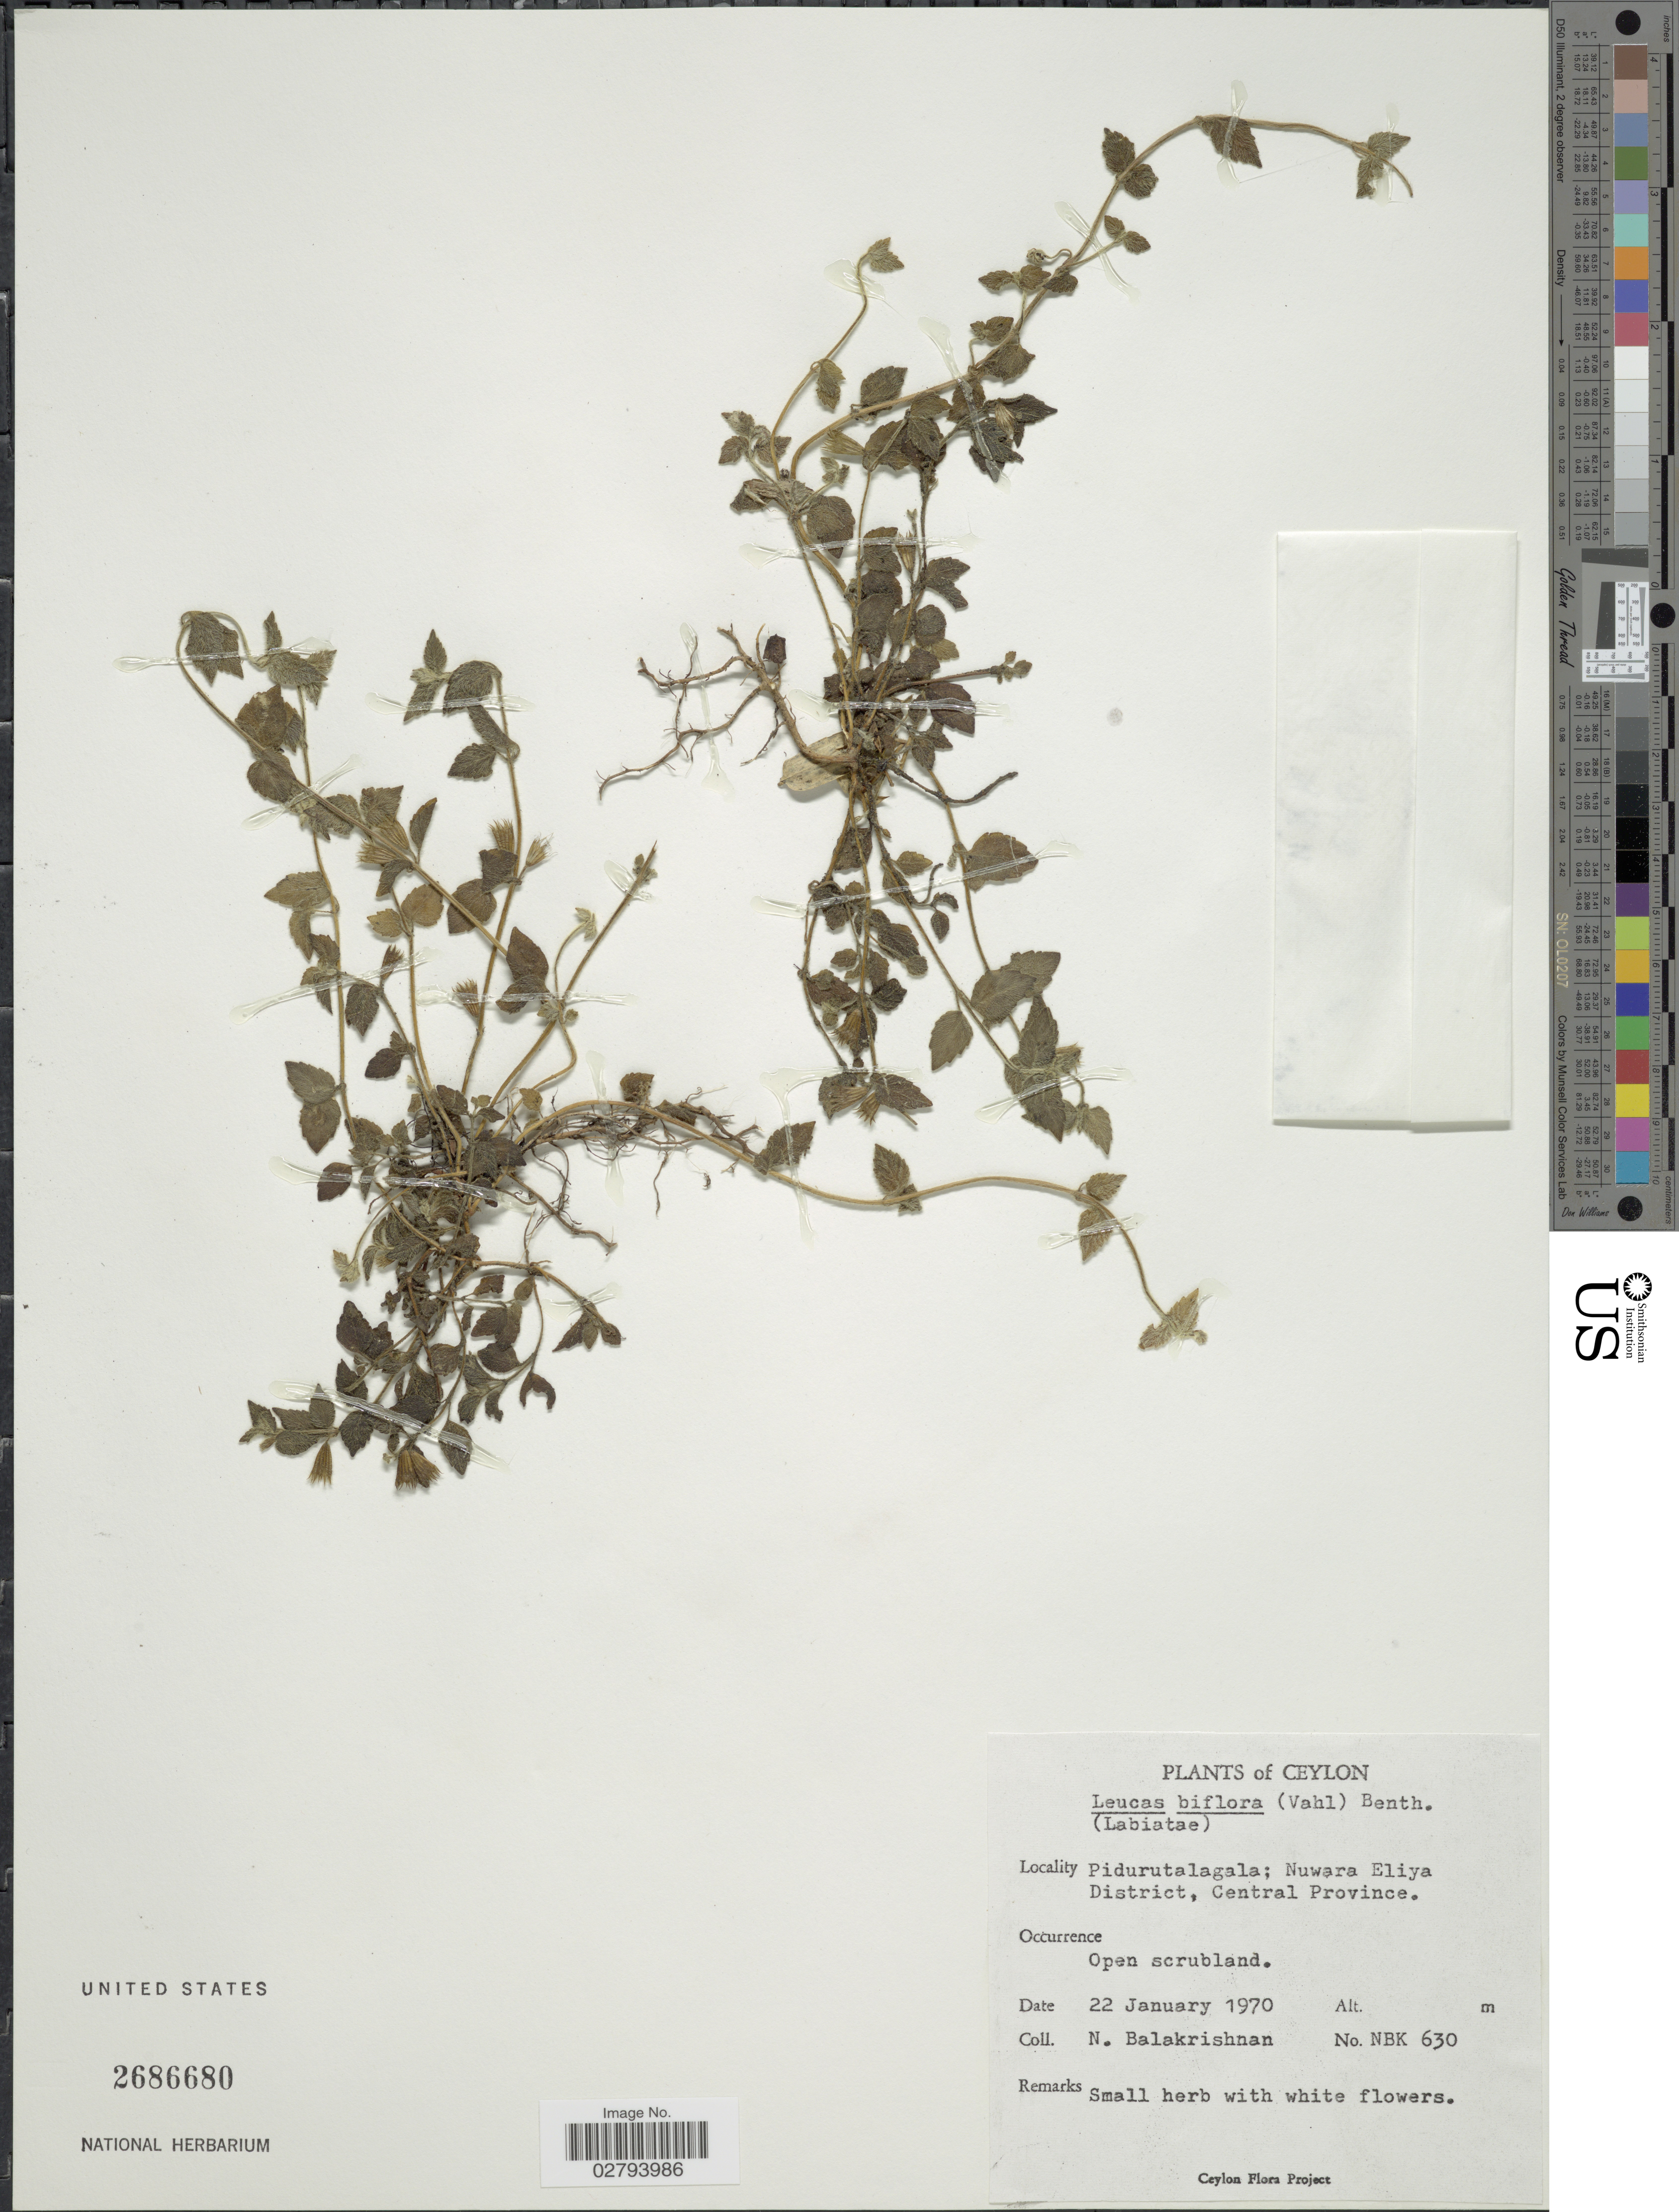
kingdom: Plantae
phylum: Tracheophyta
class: Magnoliopsida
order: Lamiales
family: Lamiaceae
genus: Leucas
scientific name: Leucas biflora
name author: (Vahl) Sm.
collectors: N. Balakrishnan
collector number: NBK 630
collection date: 1970-01-22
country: Sri Lanka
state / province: Central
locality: Ceylon, Pidurutalagala; Nuwara Eliya District, Central Province.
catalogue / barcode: US 2686680